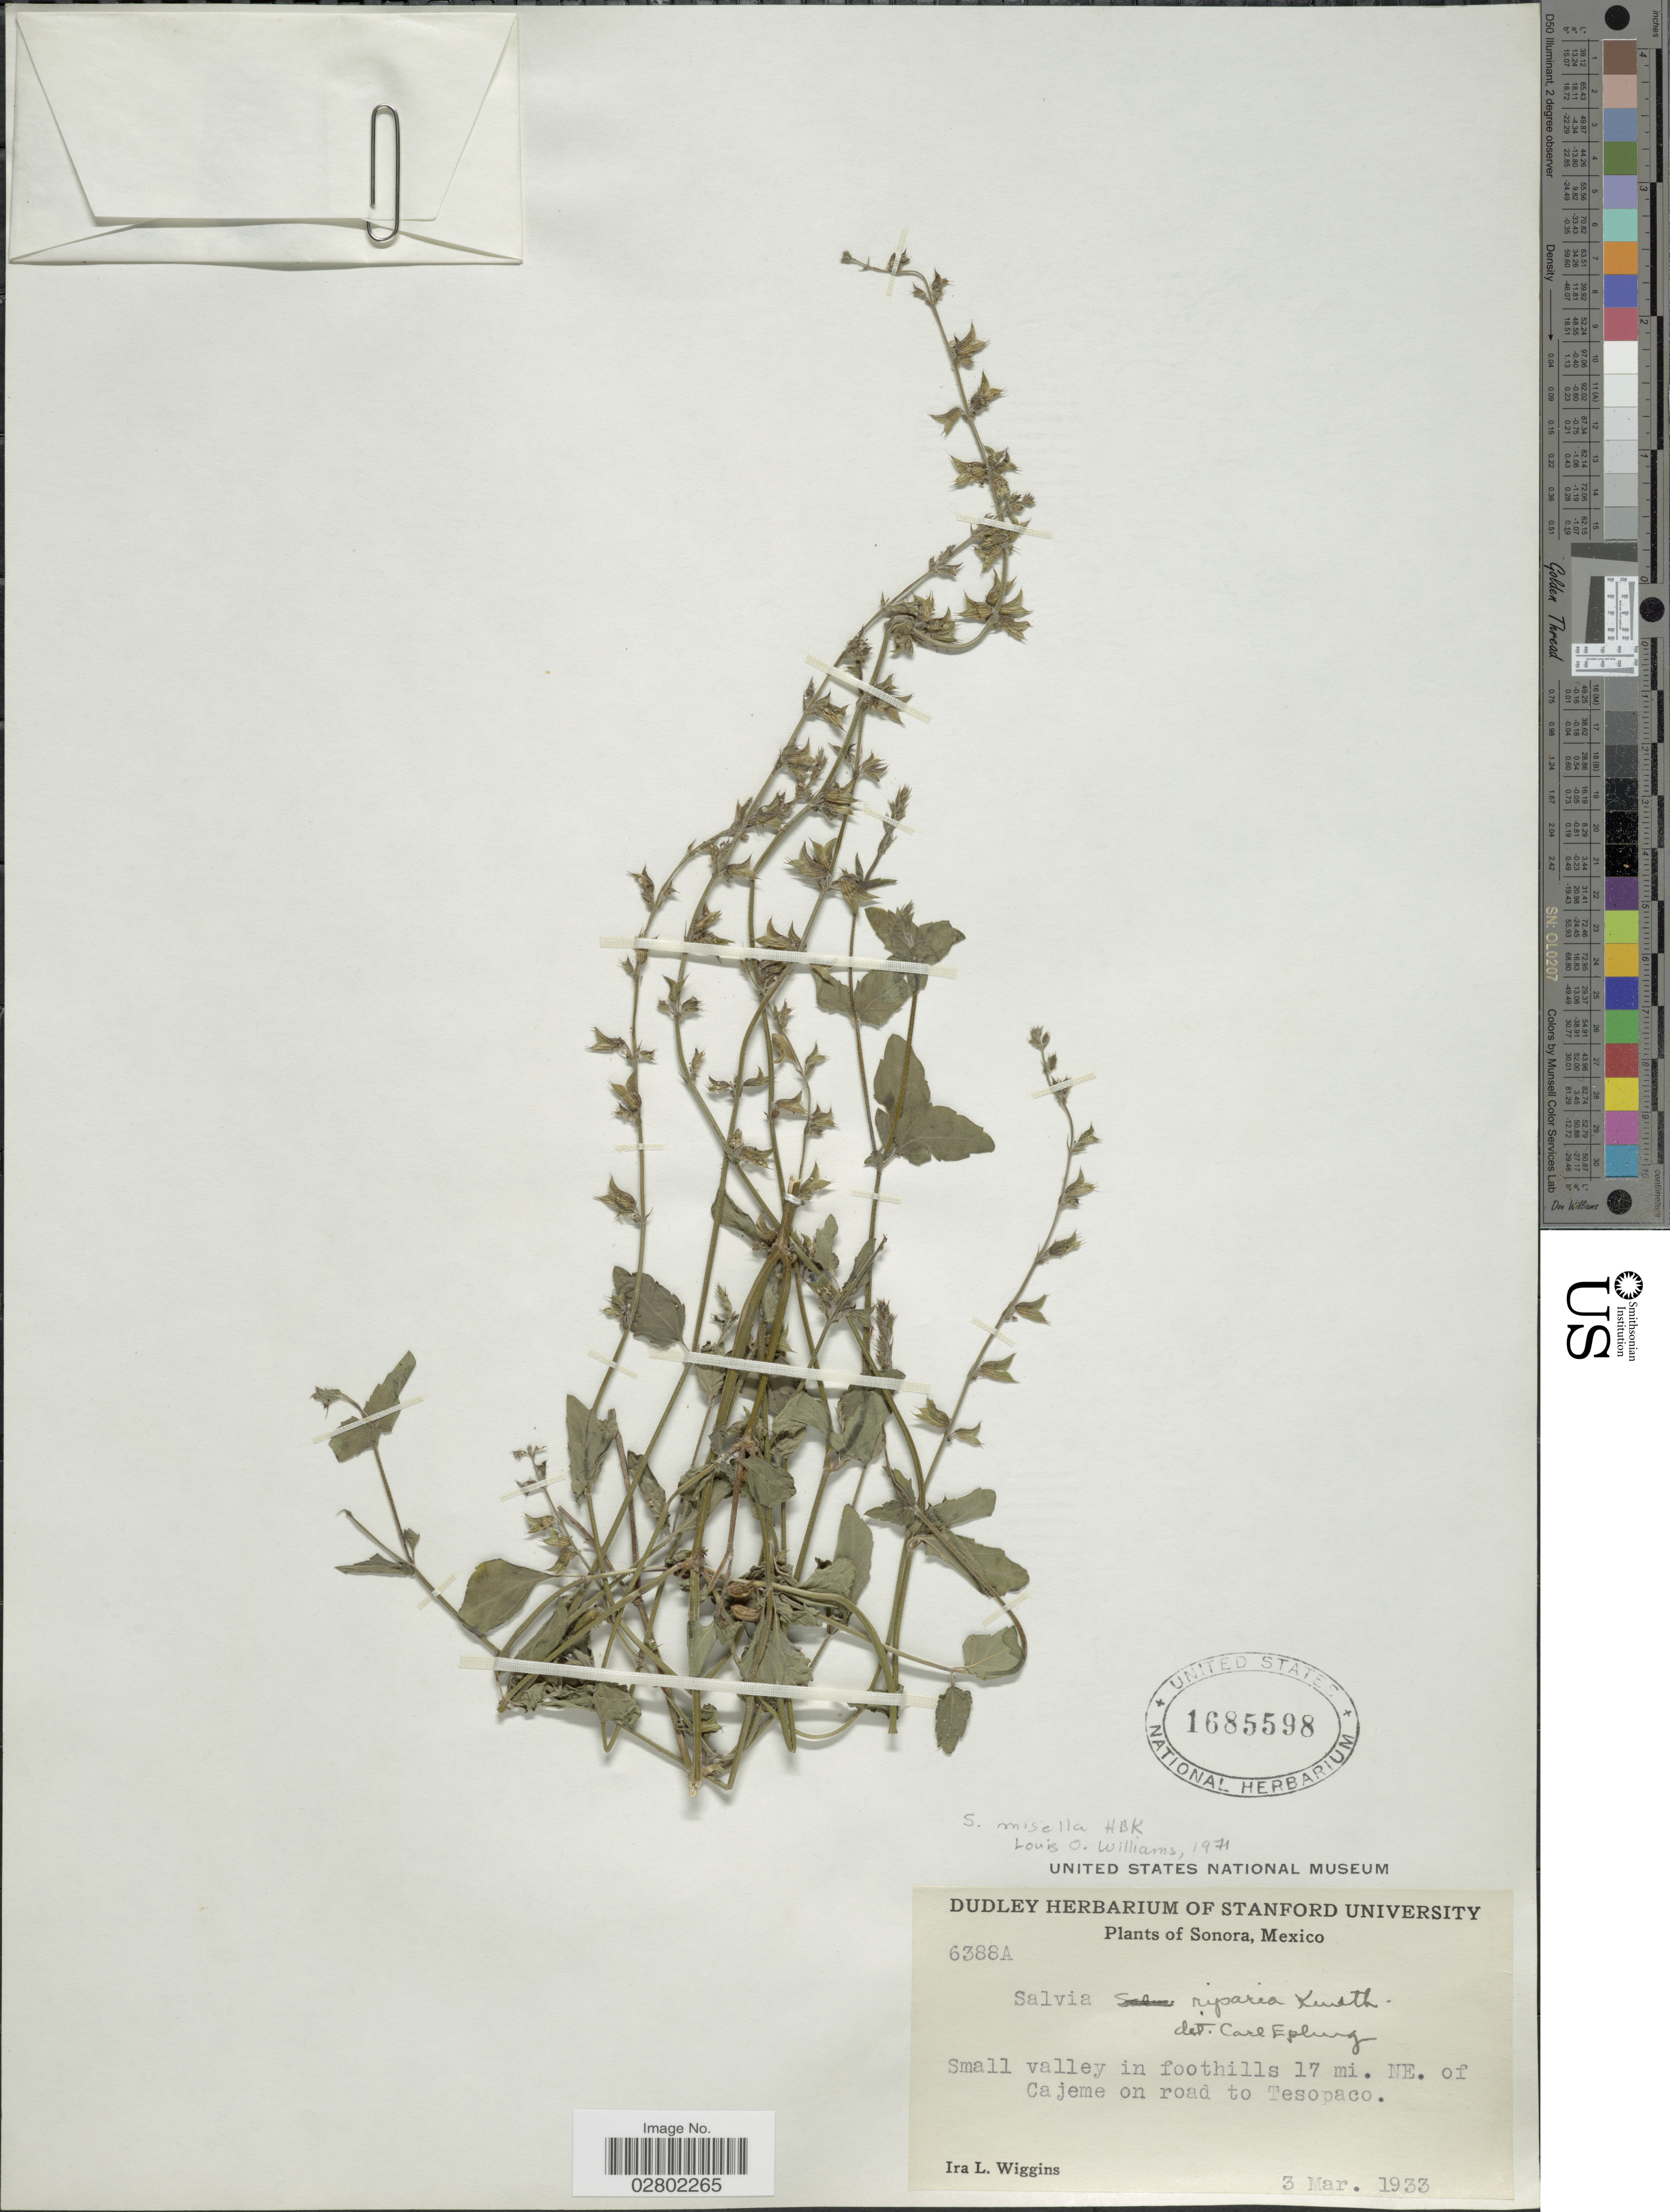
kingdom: Plantae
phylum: Tracheophyta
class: Magnoliopsida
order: Lamiales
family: Lamiaceae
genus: Salvia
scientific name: Salvia misella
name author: Kunth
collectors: I. L. Wiggins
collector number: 6388A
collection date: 1933-03-03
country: Mexico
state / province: Sonora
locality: Small valley in foothills 17 mi. NE. of Cajeme on road to Tesopaco.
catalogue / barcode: US 1685598